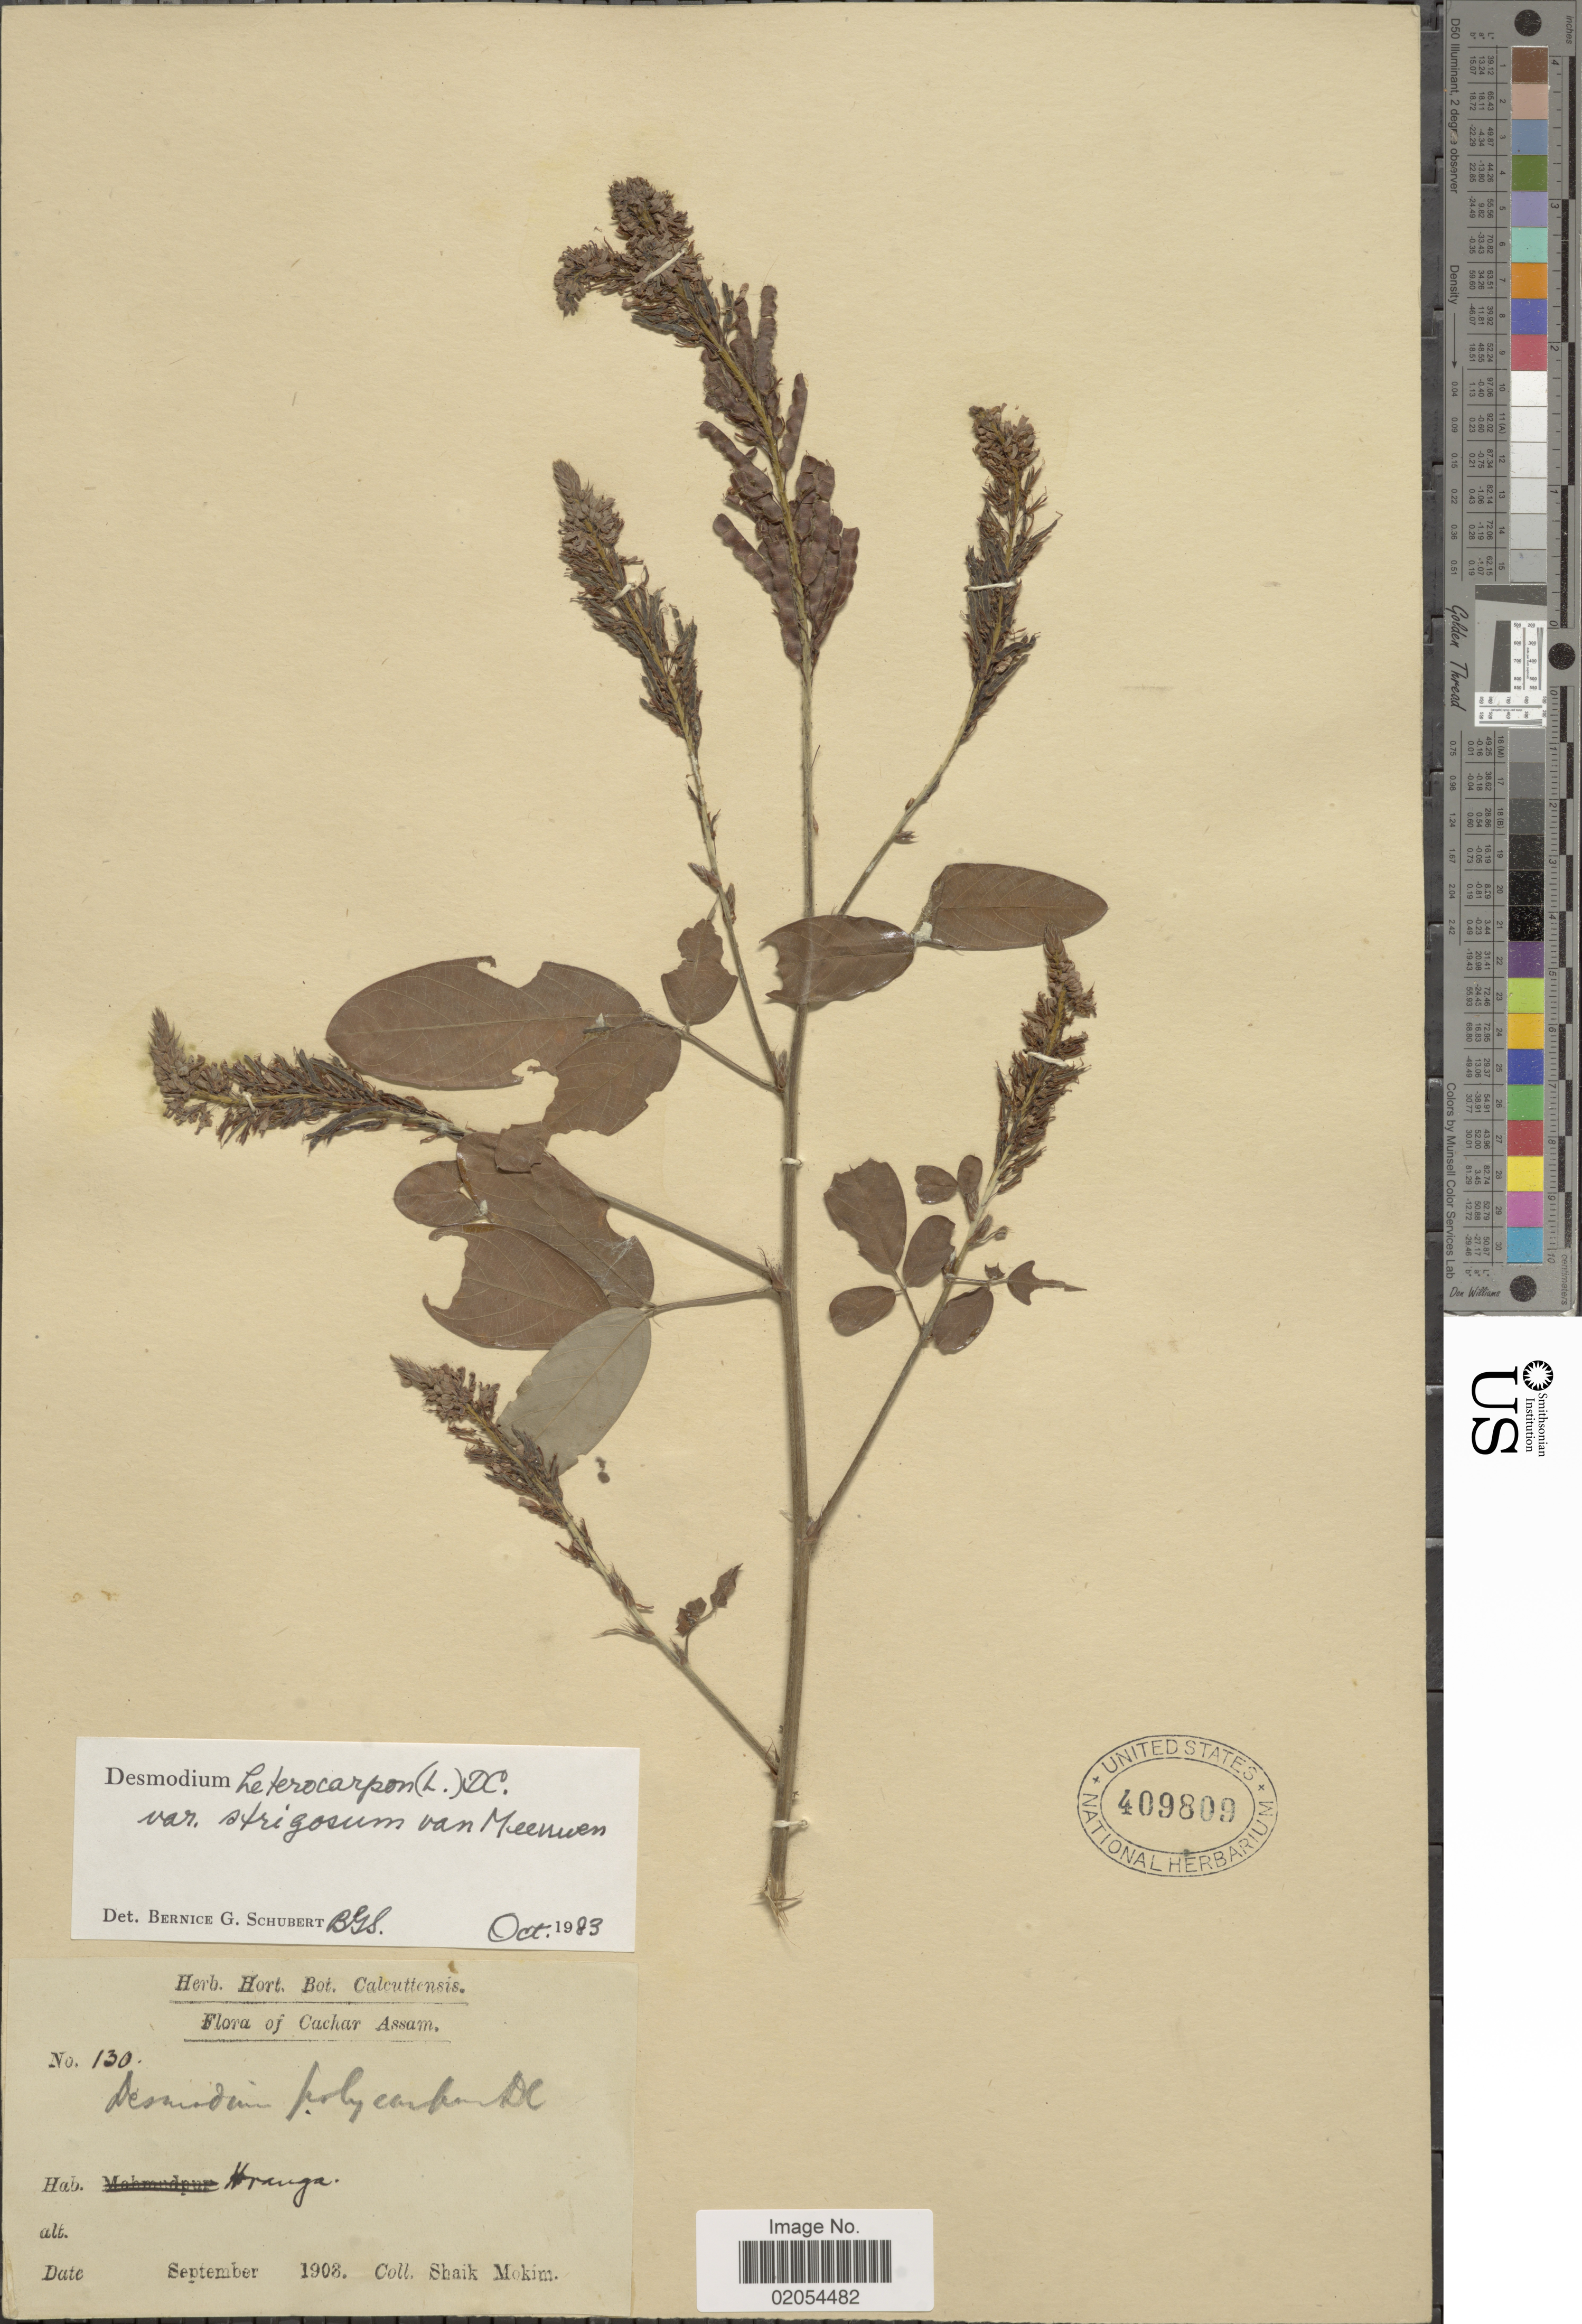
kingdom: Plantae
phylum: Tracheophyta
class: Magnoliopsida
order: Fabales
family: Fabaceae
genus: Grona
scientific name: Grona heterocarpos var. strigosa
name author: (Meeuwen) H. Ohashi & K. Ohashi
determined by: Strong, Mark T., (BOT), Smithsonian Institution - National Museum of Natural History (UNITED STATES)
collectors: S. Mokim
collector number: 130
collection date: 1903-09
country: India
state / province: Assam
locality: Cachar Assam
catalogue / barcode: US 409809